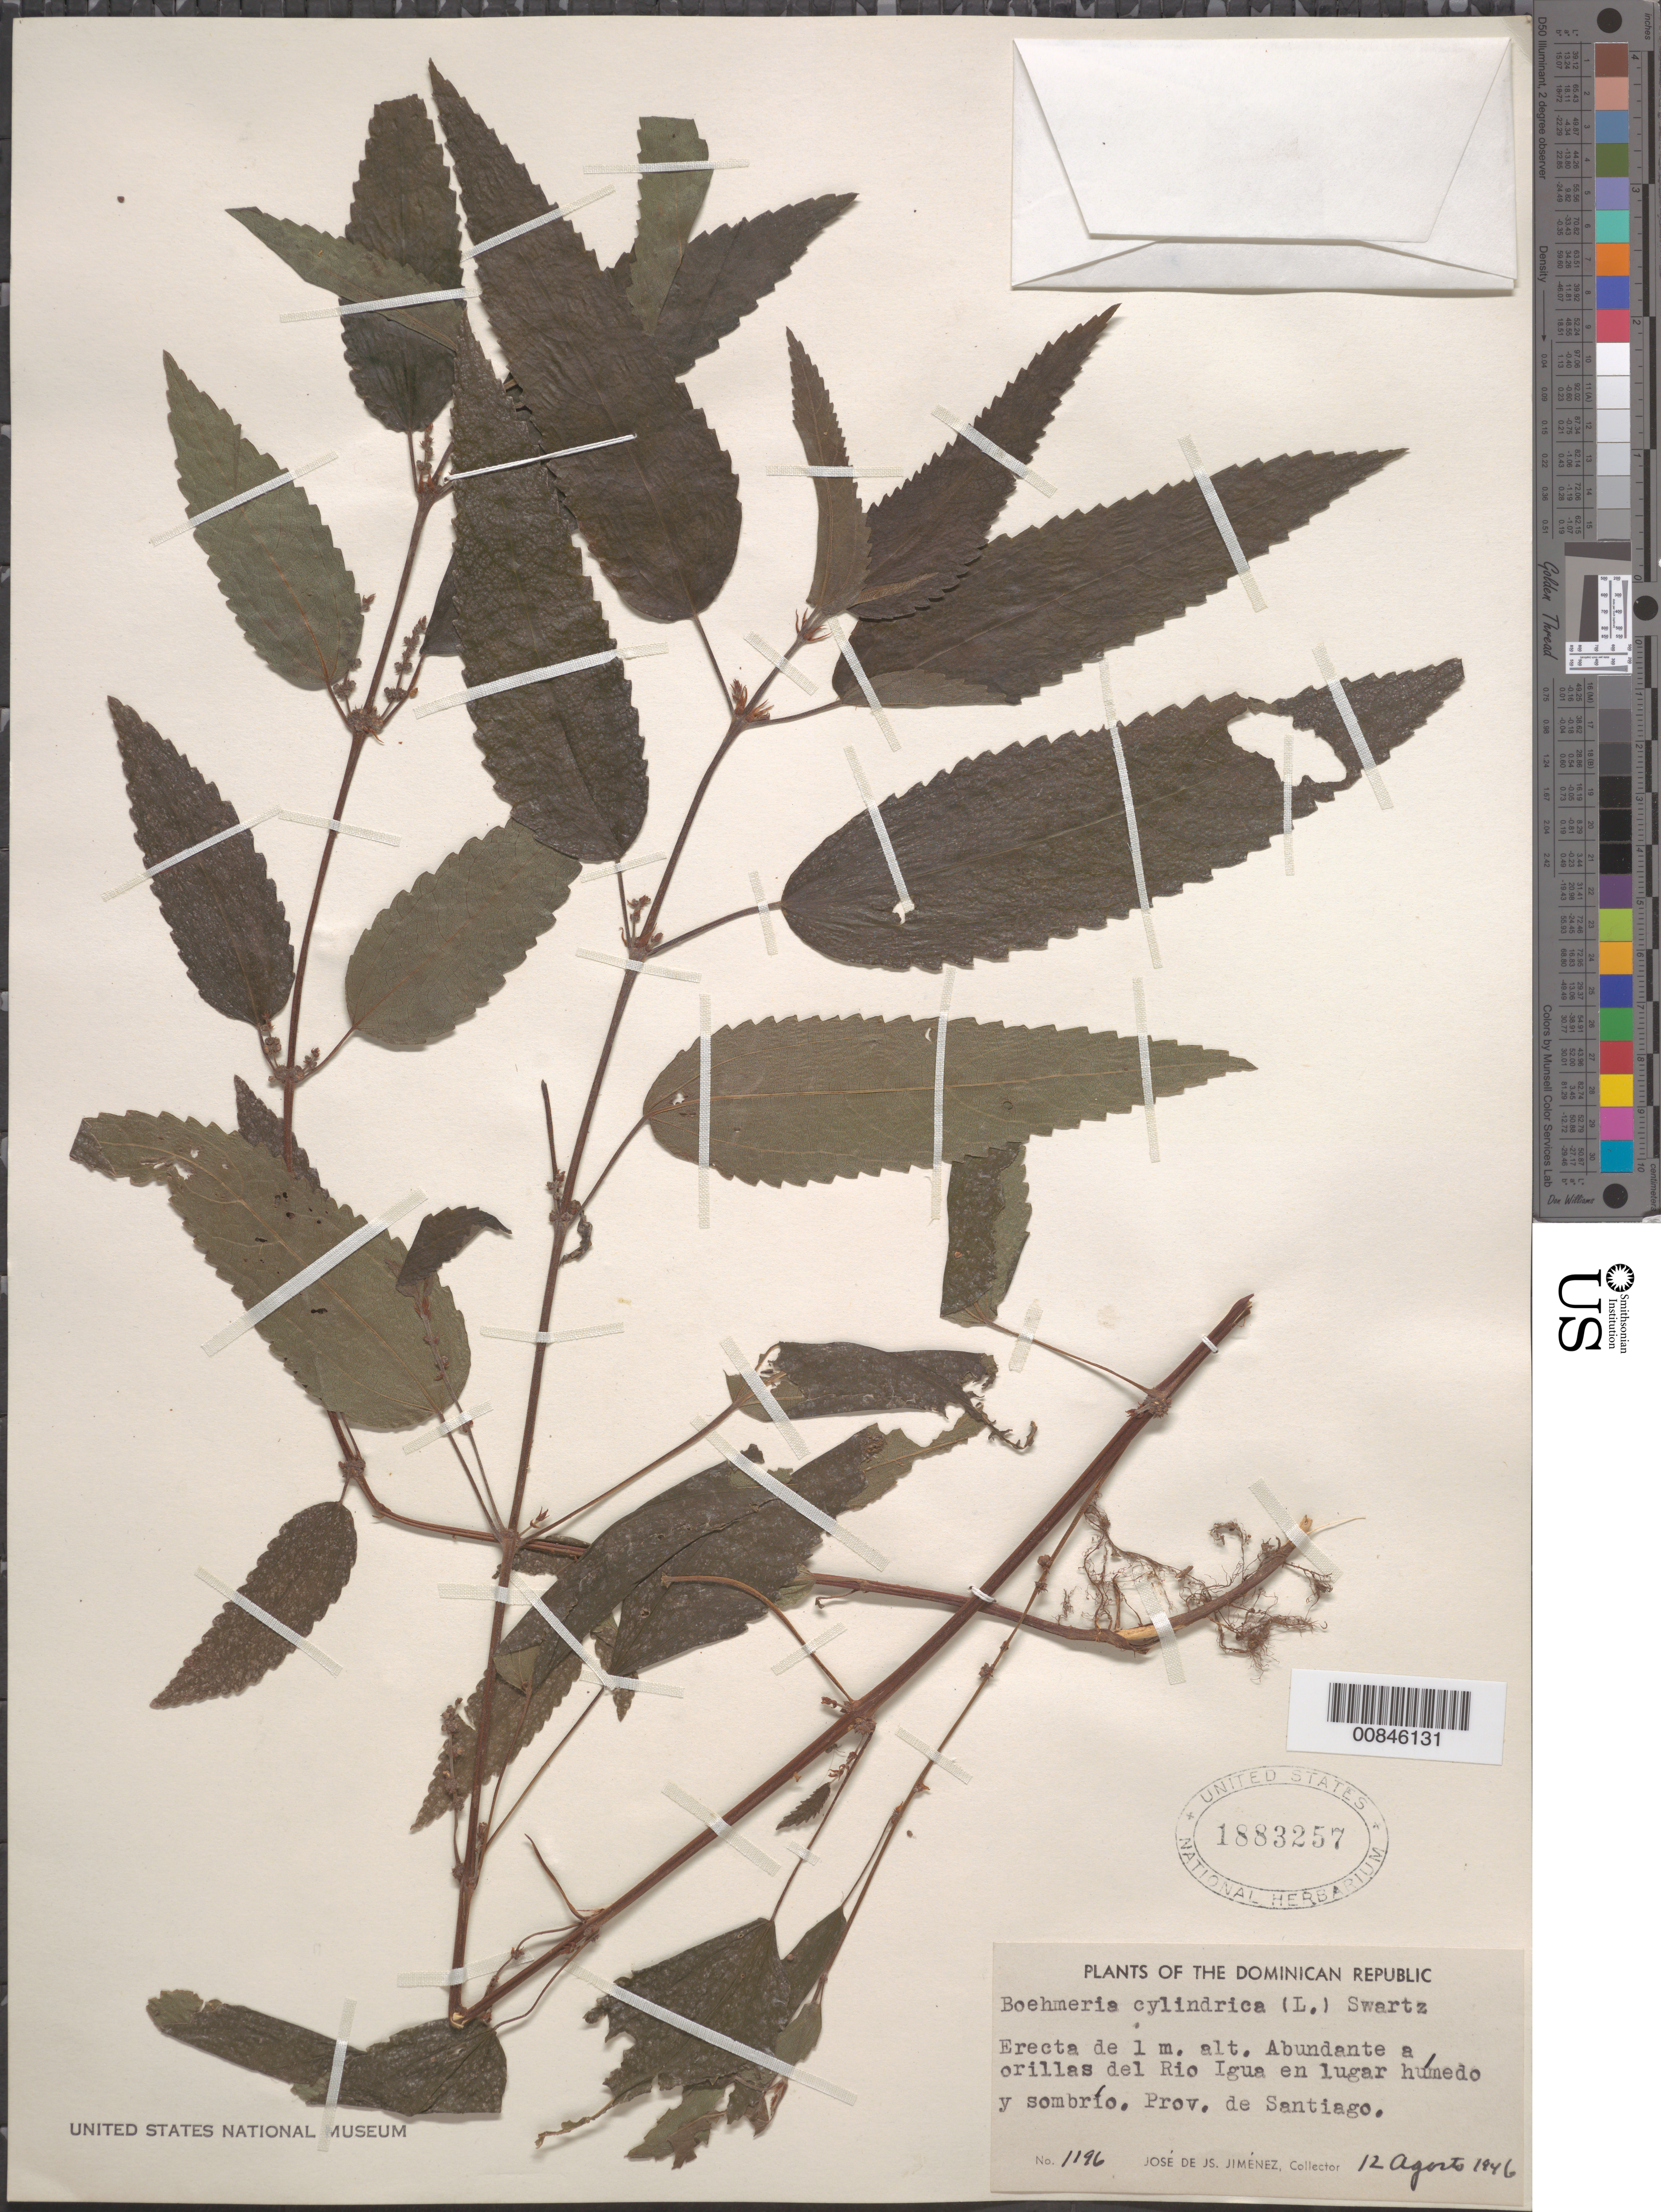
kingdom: Plantae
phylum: Tracheophyta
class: Magnoliopsida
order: Rosales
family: Urticaceae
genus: Boehmeria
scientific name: Boehmeria cylindrica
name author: (L.) Sw.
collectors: J. J. Jiménez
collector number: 1196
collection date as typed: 12 Aug 1946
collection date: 1946-08-12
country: Dominican Republic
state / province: Santiago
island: Hispaniola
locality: Orillas del Río Igua.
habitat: Orillas del río, en lugar húmedo y sombrío.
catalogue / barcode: US 1883257